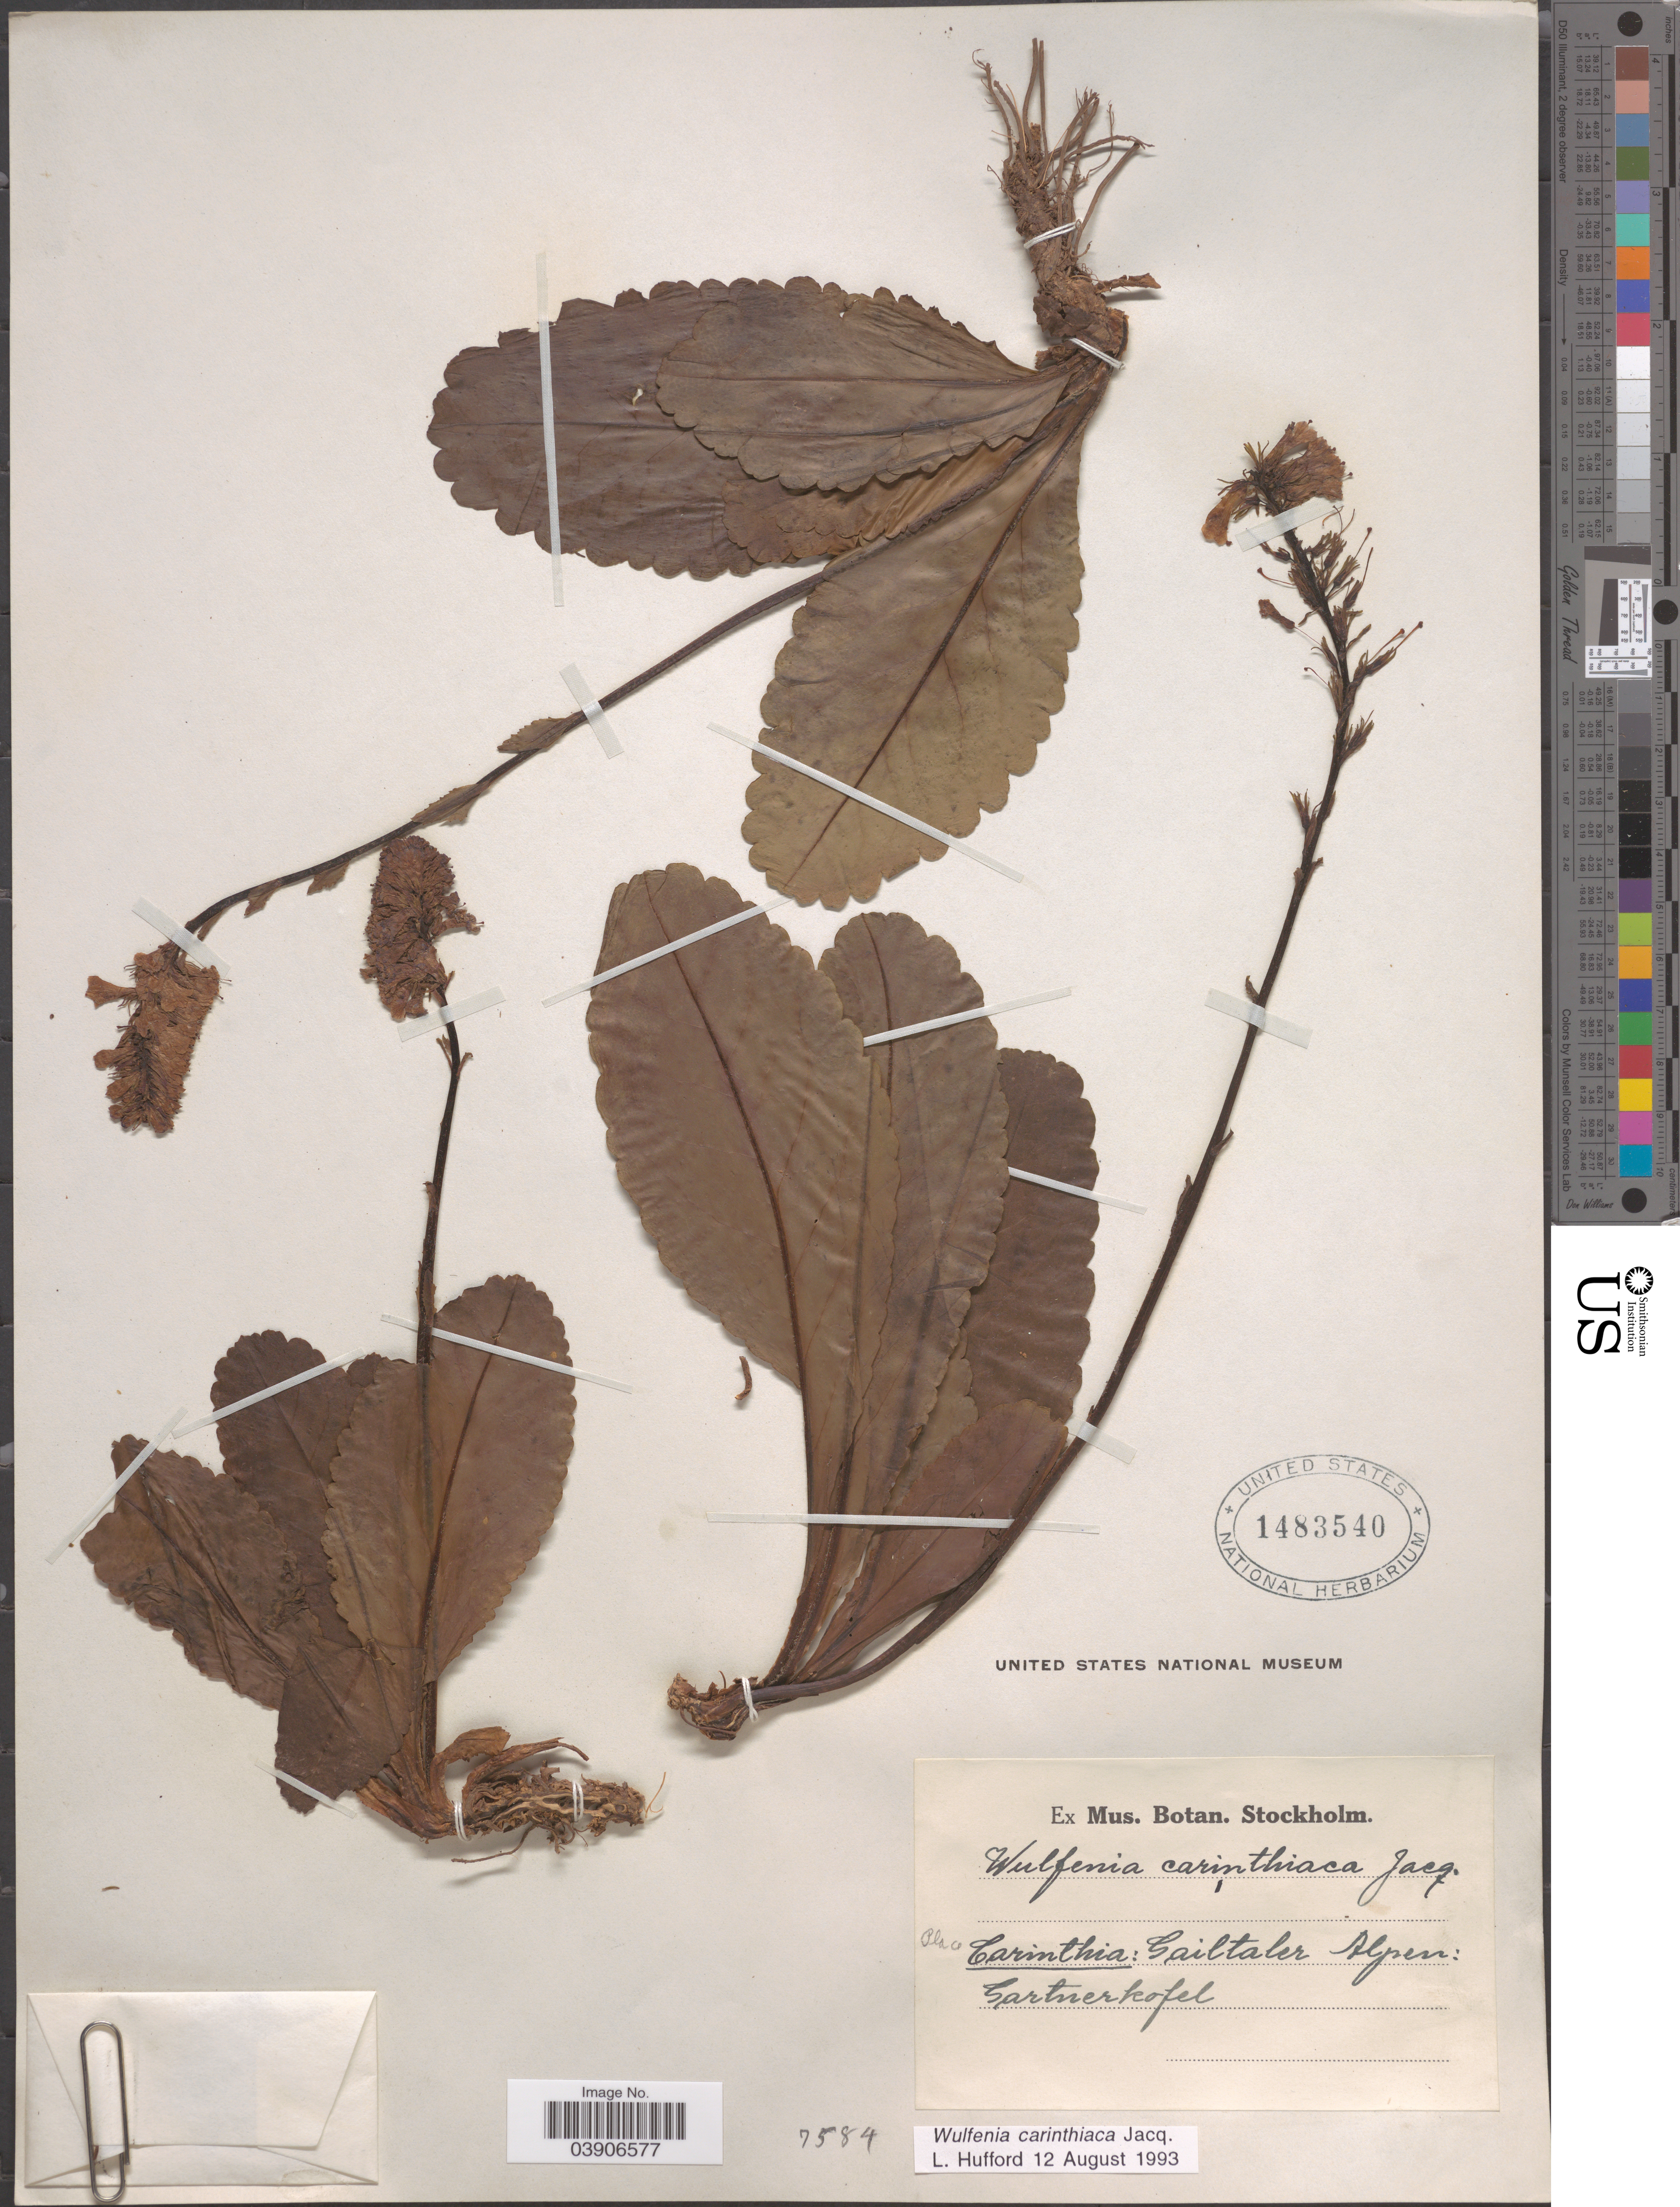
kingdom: Plantae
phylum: Tracheophyta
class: Magnoliopsida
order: Lamiales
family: Plantaginaceae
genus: Wulfenia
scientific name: Wulfenia carinthiaca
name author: Jacq.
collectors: L. Hufford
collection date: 1993-08-12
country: Austria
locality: Carinthia: Gailtaler Alpen: Gartnerkofel.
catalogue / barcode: US 1483540